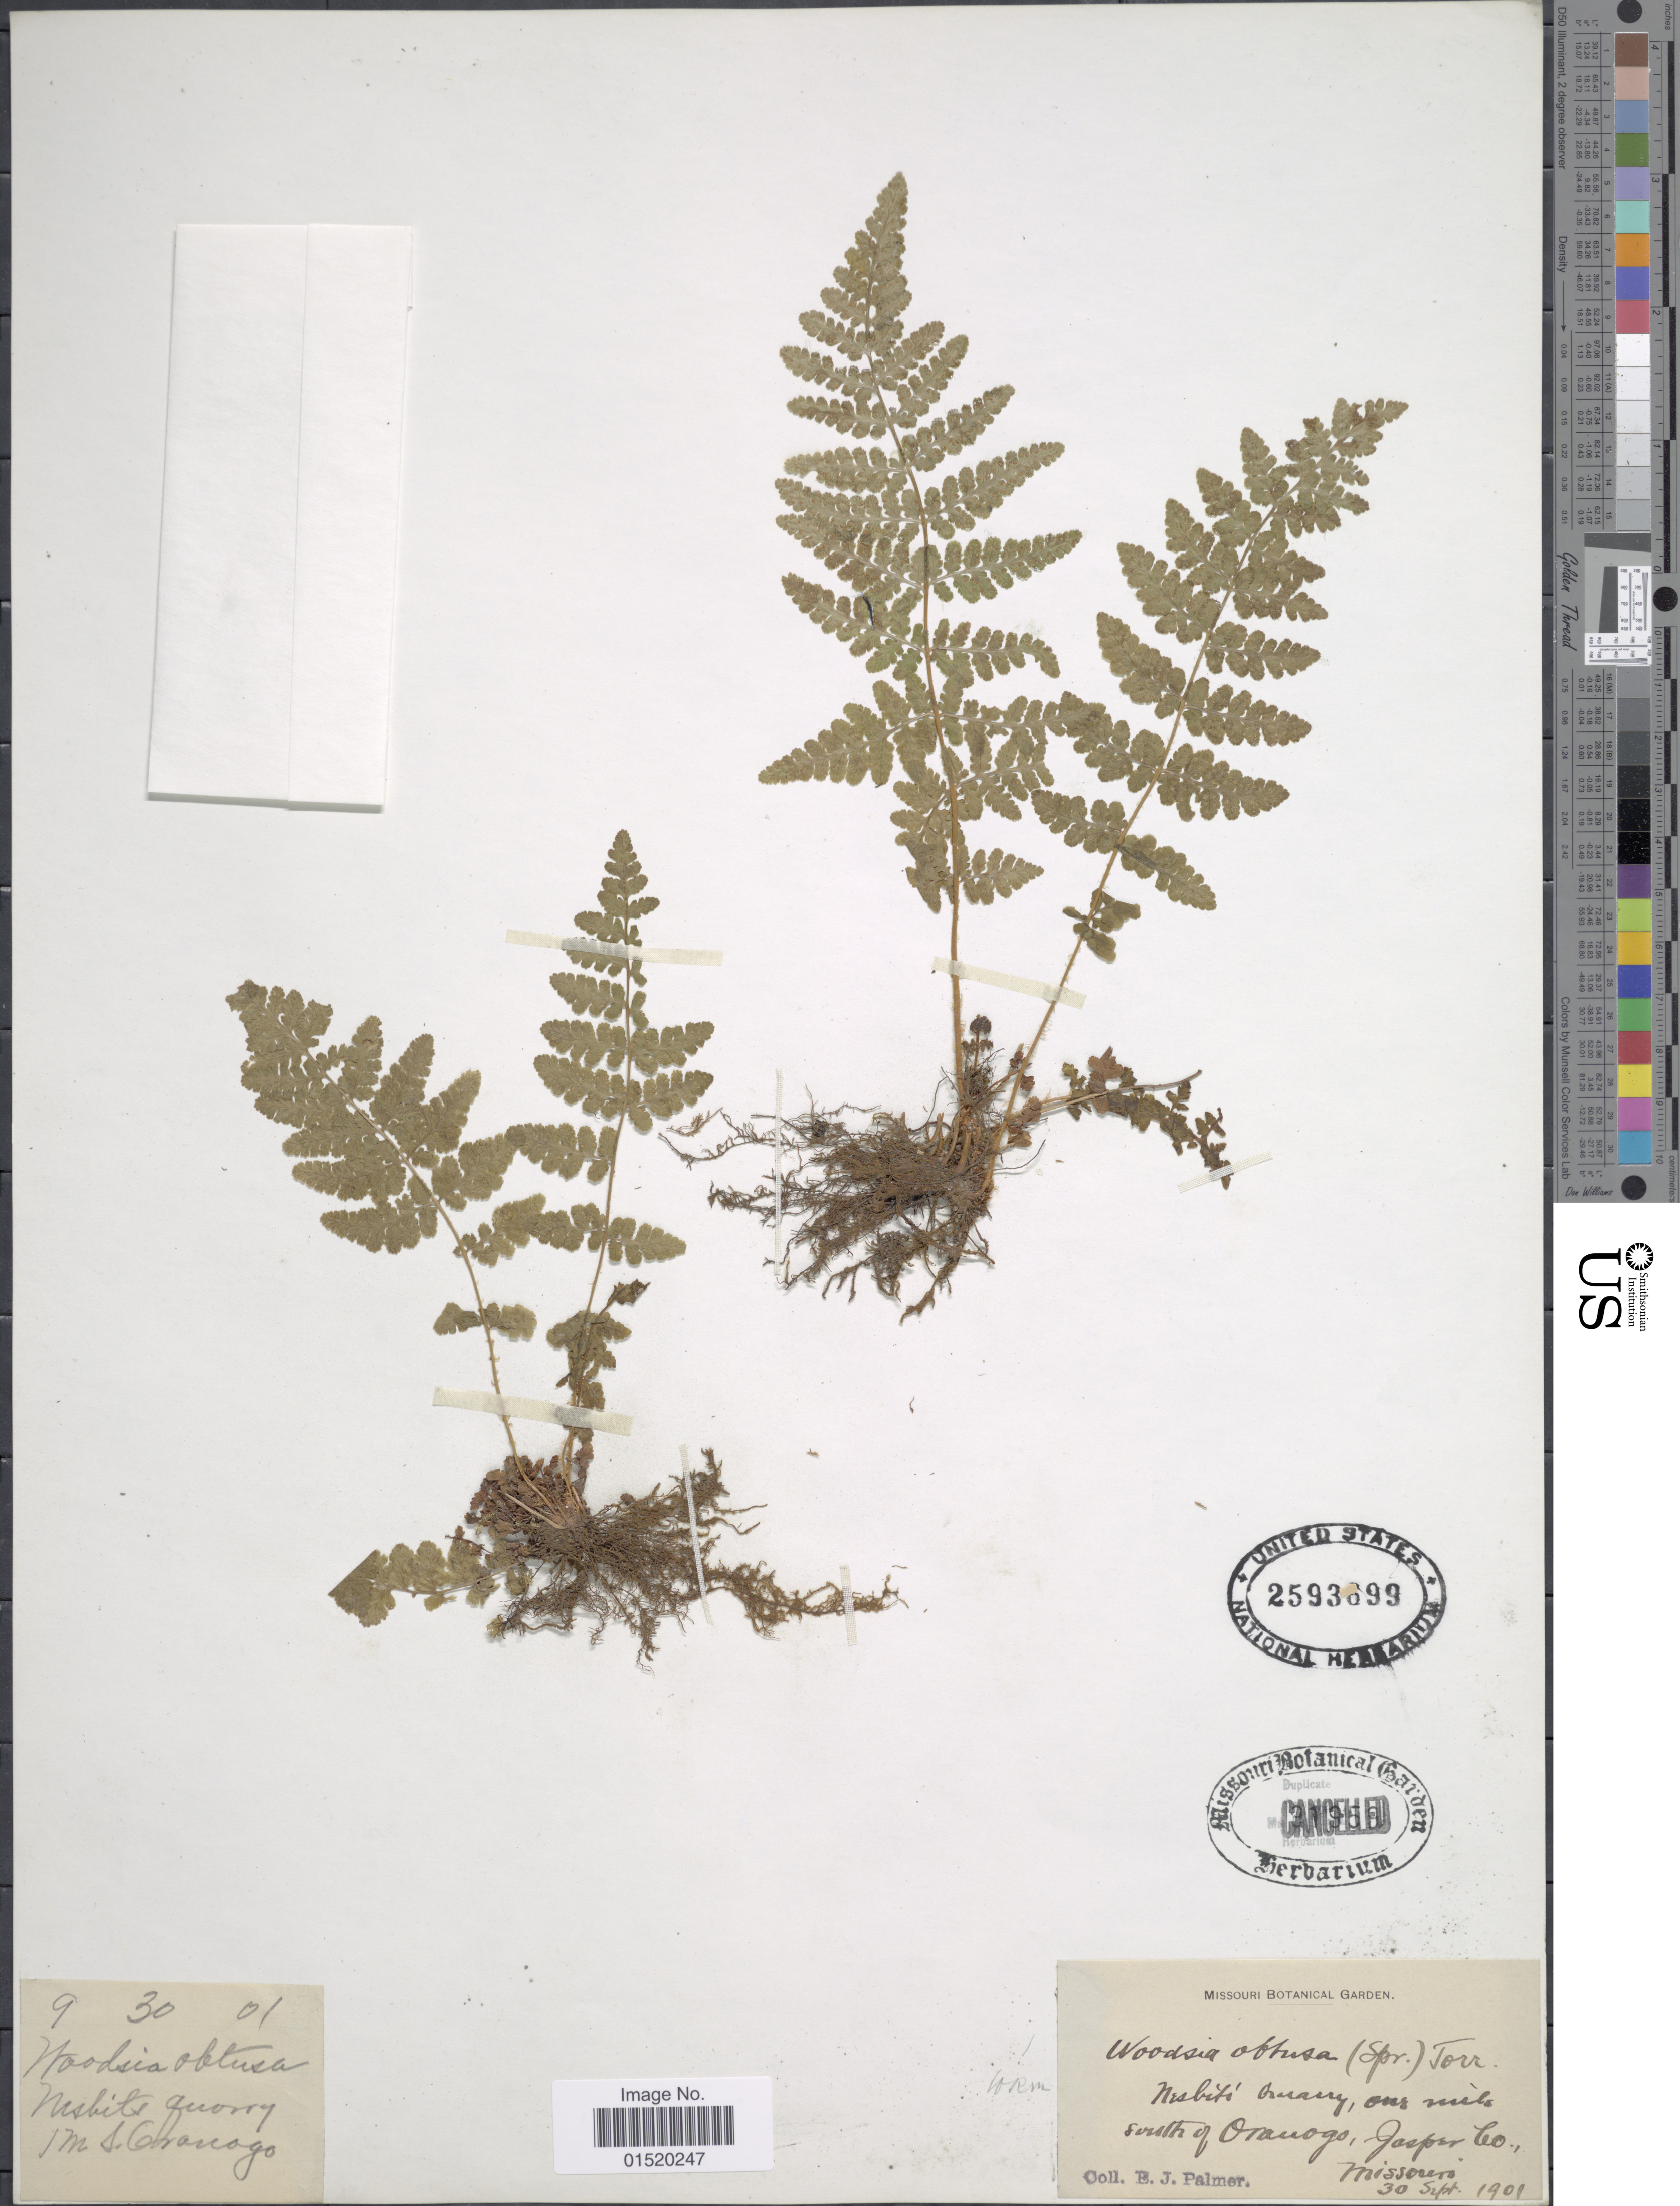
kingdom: Plantae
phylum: Tracheophyta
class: Polypodiopsida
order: Polypodiales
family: Woodsiaceae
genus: Woodsia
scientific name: Woodsia obtusa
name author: (Spreng.) Torr.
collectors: E. J. Palmer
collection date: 1901-09-30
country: United States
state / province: Missouri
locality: Nesbit's Quarry, one mile south of Oranogo, Jasper Co.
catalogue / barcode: US 2593699